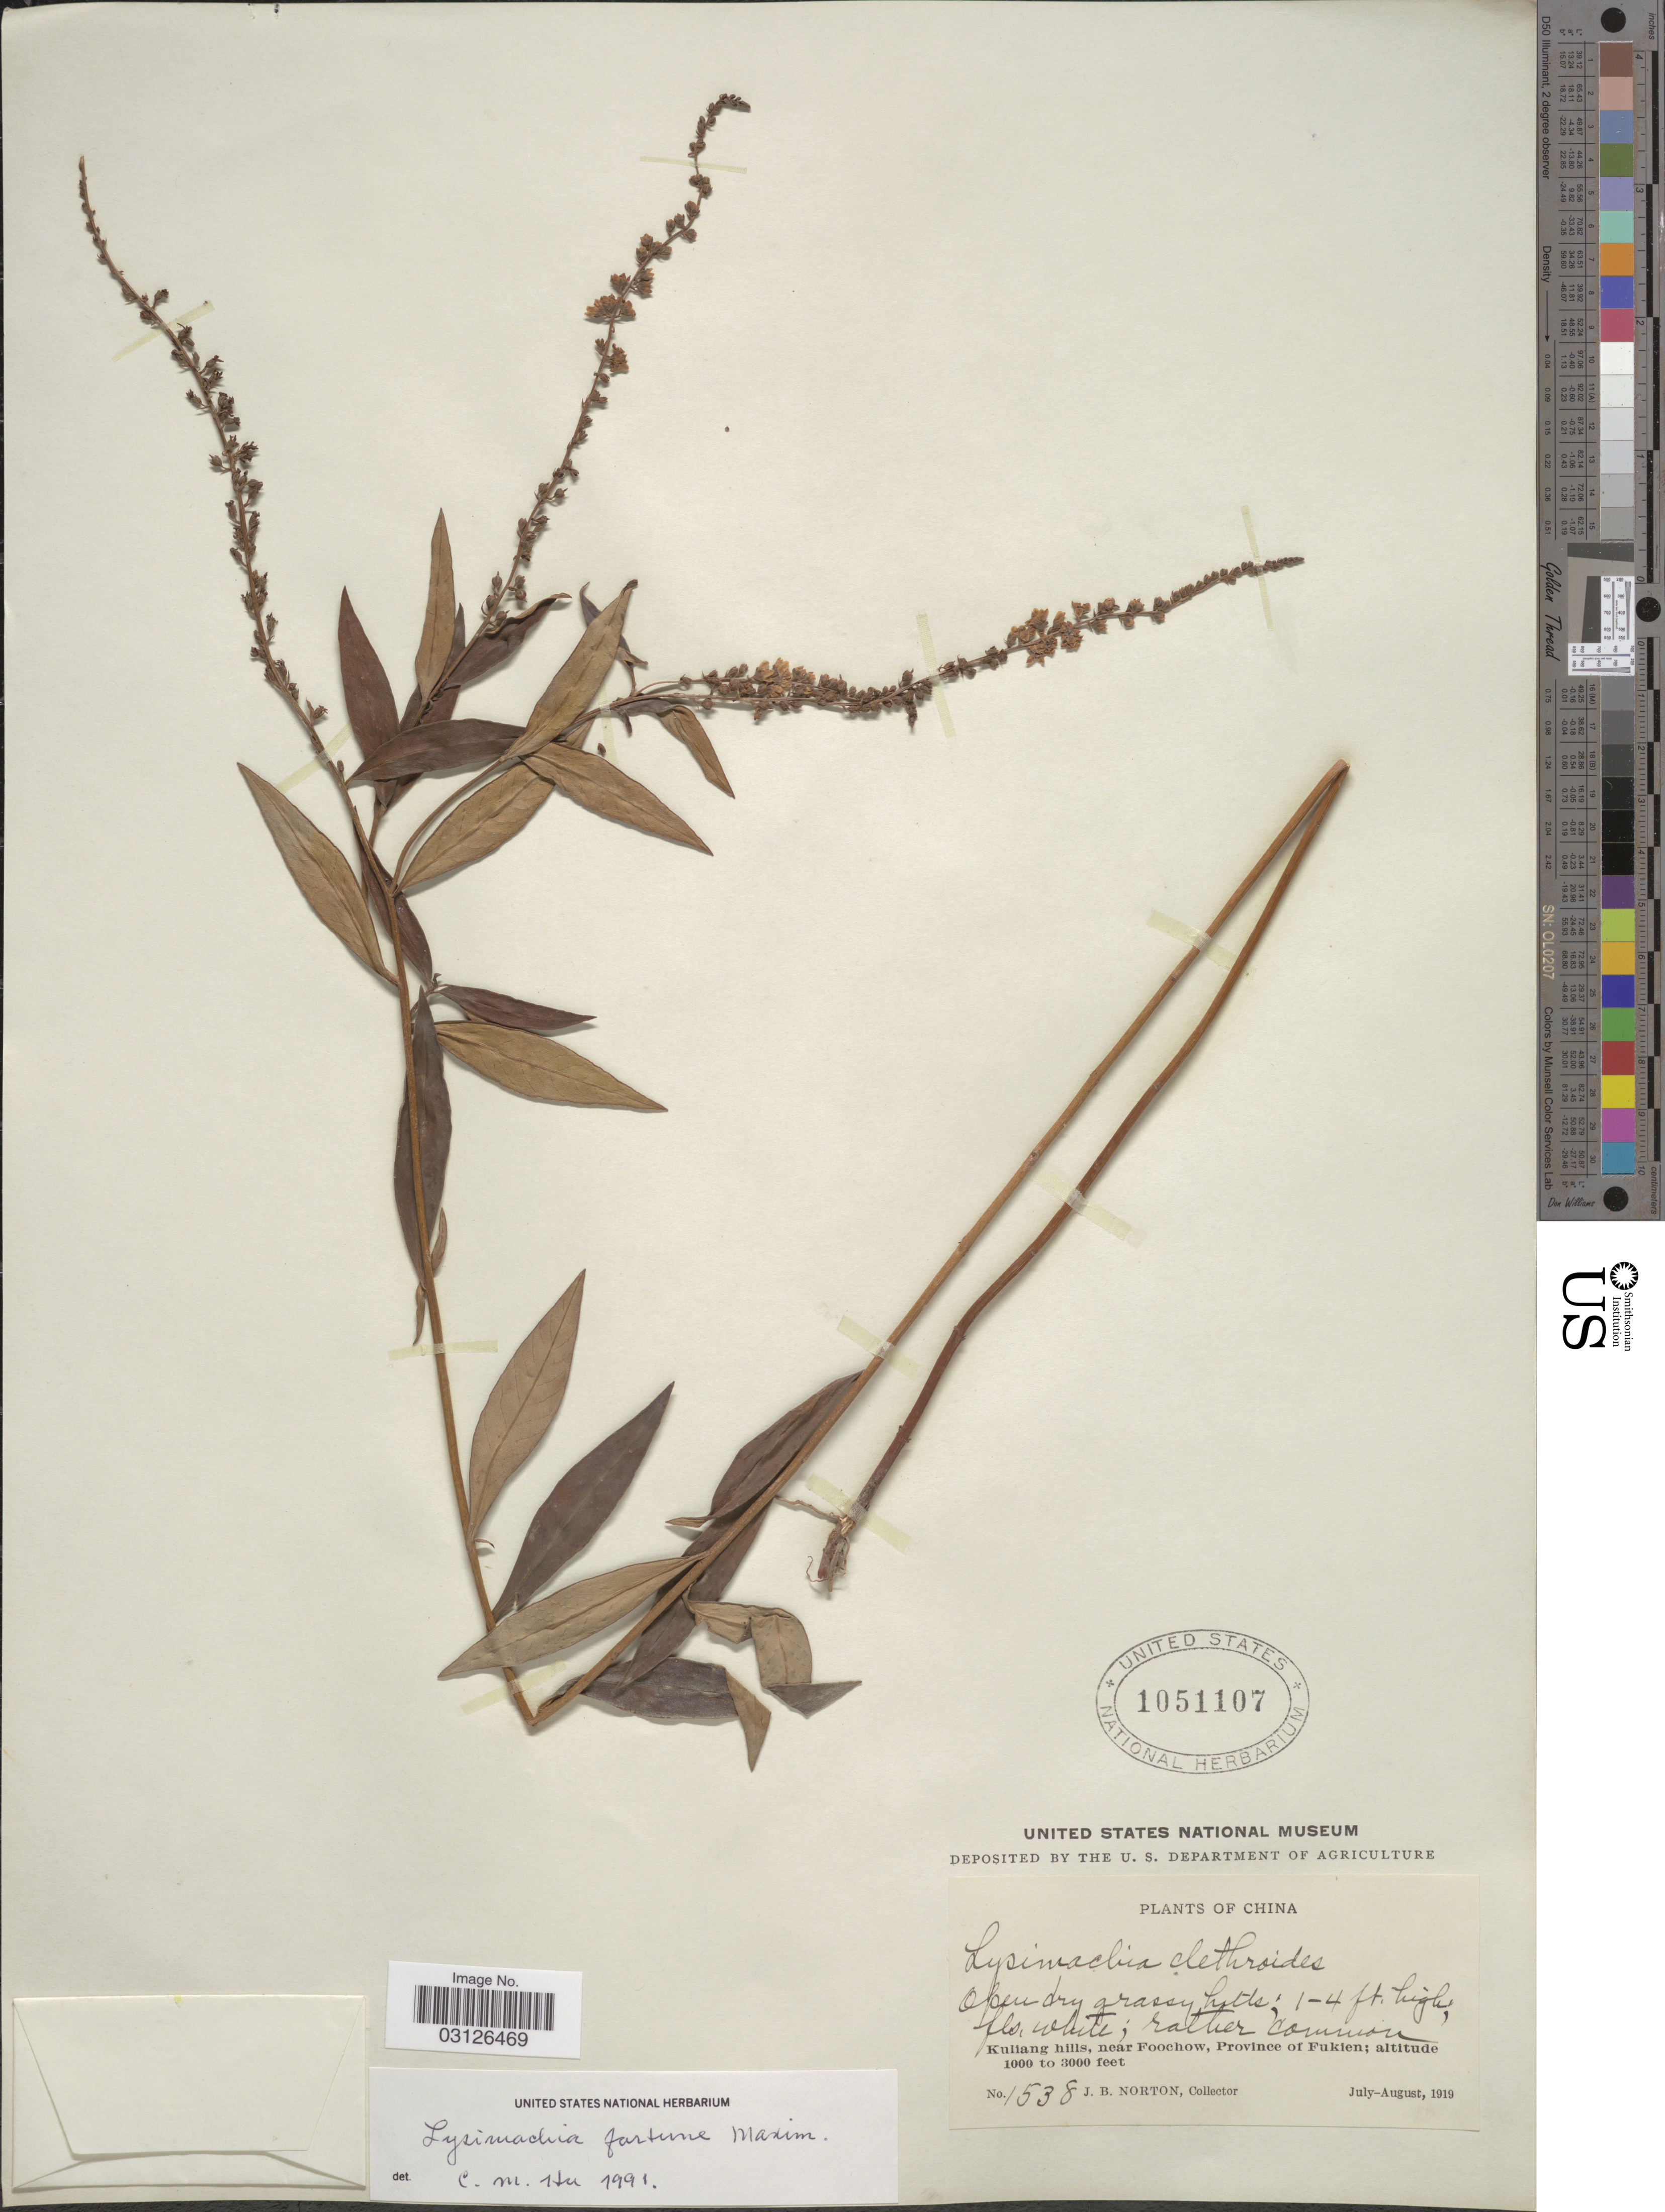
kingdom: Plantae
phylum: Tracheophyta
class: Magnoliopsida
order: Ericales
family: Primulaceae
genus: Lysimachia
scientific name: Lysimachia fortunei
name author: Maxim.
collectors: J. Norton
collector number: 1538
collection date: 1919-07/1919-08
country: China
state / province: Fujian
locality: Kuliang hills, near Foochow, Province of Fukien.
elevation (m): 305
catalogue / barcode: US 1051107